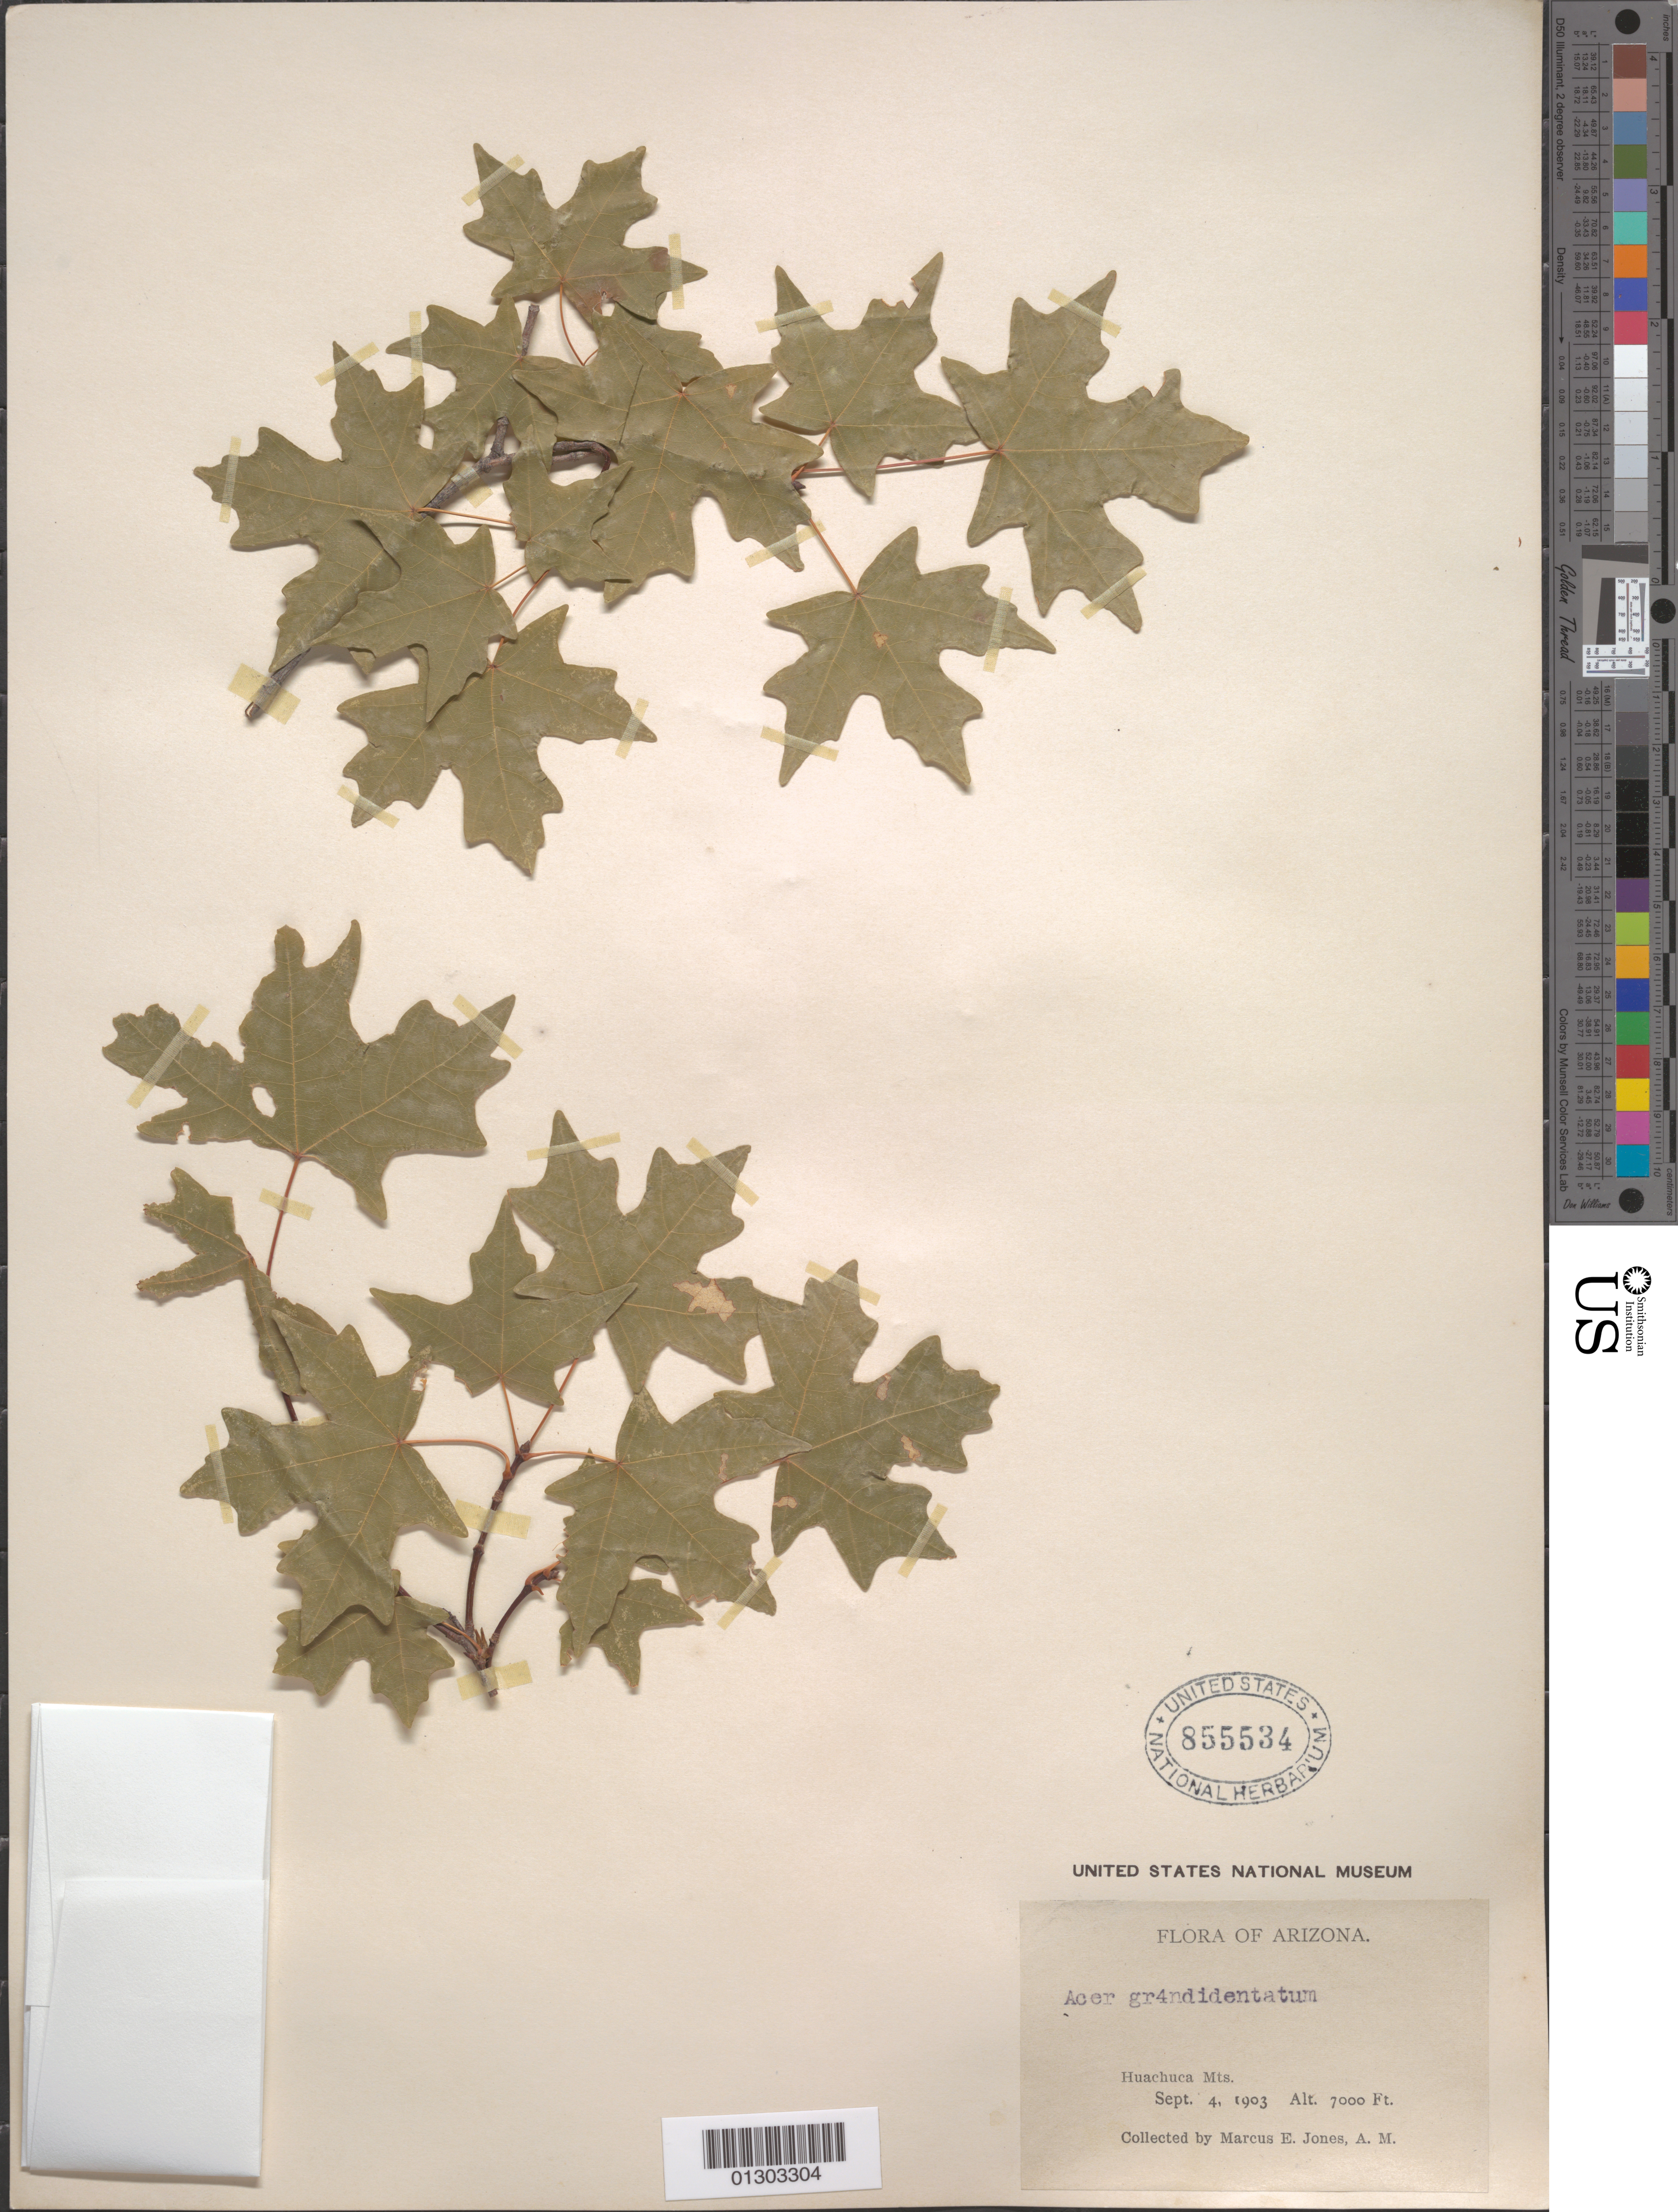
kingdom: Plantae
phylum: Tracheophyta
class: Magnoliopsida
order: Sapindales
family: Sapindaceae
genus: Acer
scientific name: Acer grandidentatum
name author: Nutt.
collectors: M. E. Jones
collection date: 1903-09-04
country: United States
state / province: Arizona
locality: Huachuca Mts.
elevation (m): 2134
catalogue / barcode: US 855534